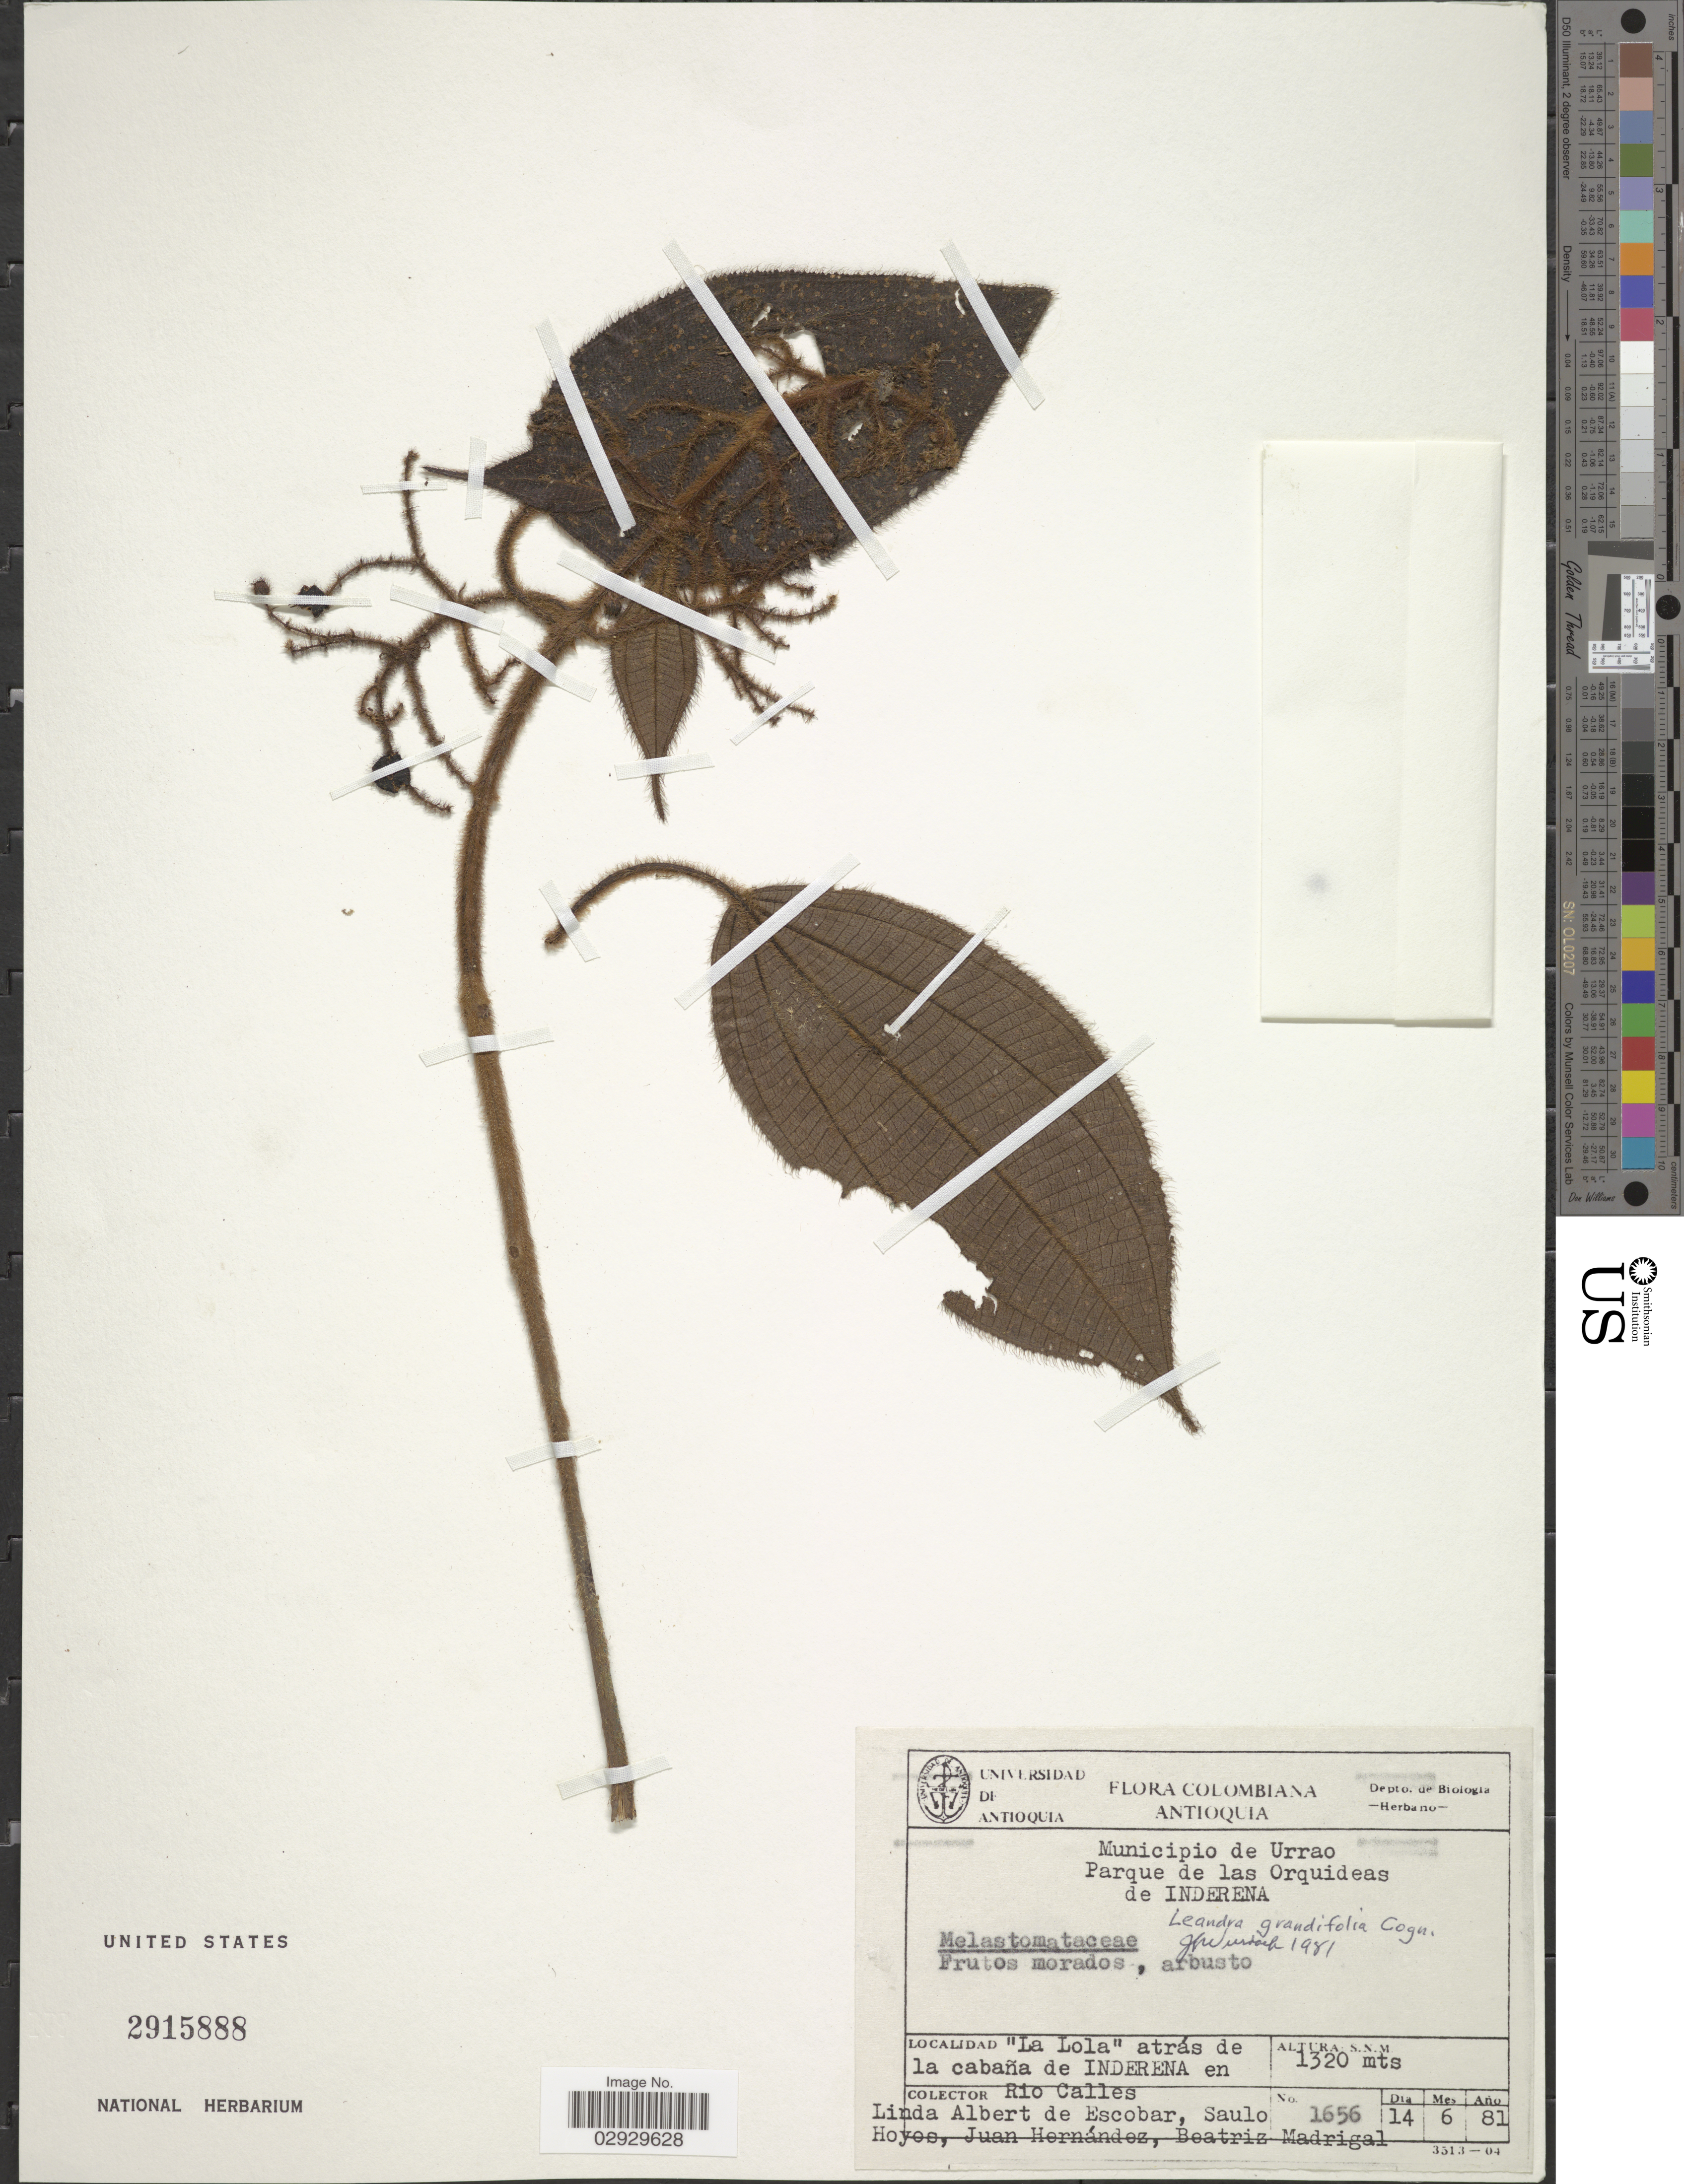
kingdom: Plantae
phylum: Tracheophyta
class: Magnoliopsida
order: Myrtales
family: Melastomataceae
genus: Leandra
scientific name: Leandra grandifolia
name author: Cogn.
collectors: L. K. de Escobar, S. E. Hoyos, J. J. Hernandez & B. E. Madrigal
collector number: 1656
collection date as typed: Transcribed d/m/y: 14/6/81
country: Colombia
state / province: Antioquia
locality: La Lola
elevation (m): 1320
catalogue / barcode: US 2915888